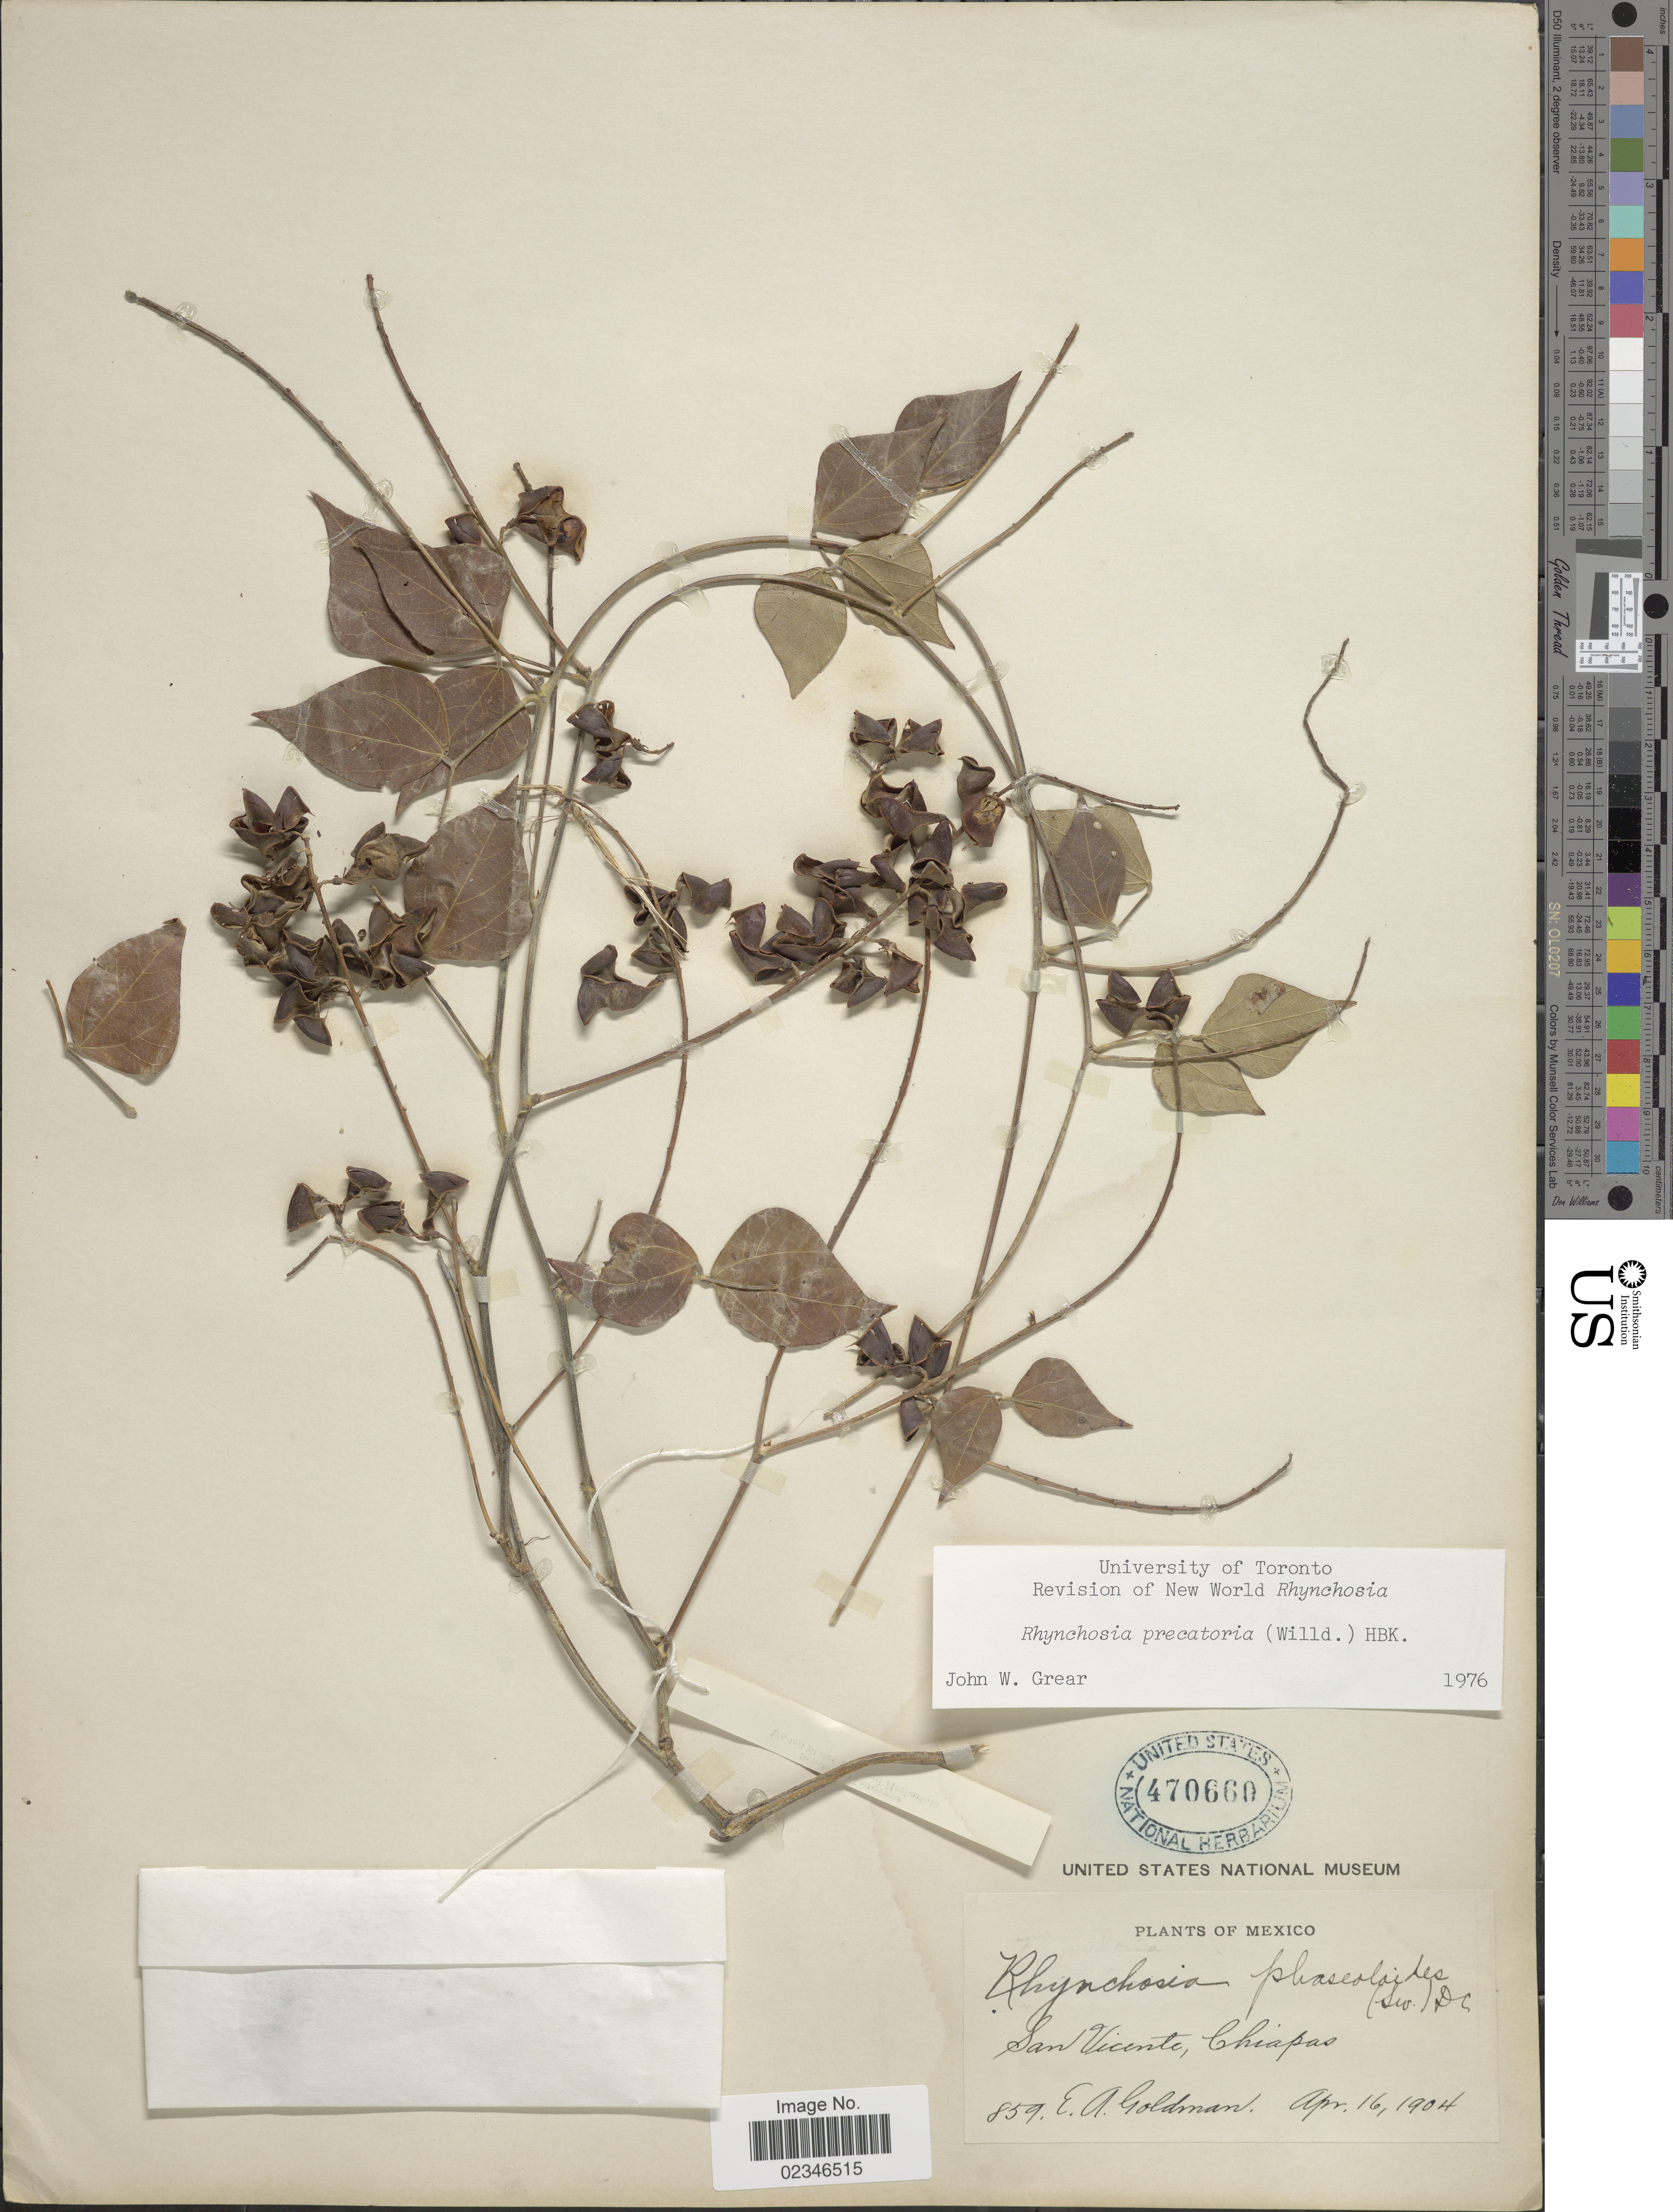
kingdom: Plantae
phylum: Tracheophyta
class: Magnoliopsida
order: Fabales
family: Fabaceae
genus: Rhynchosia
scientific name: Rhynchosia precatoria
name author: (Willd.) DC.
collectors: E. A. Goldman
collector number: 859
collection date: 1904-04-16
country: Mexico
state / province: Chiapas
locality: San Vicente, Chiapas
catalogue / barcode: US 470660